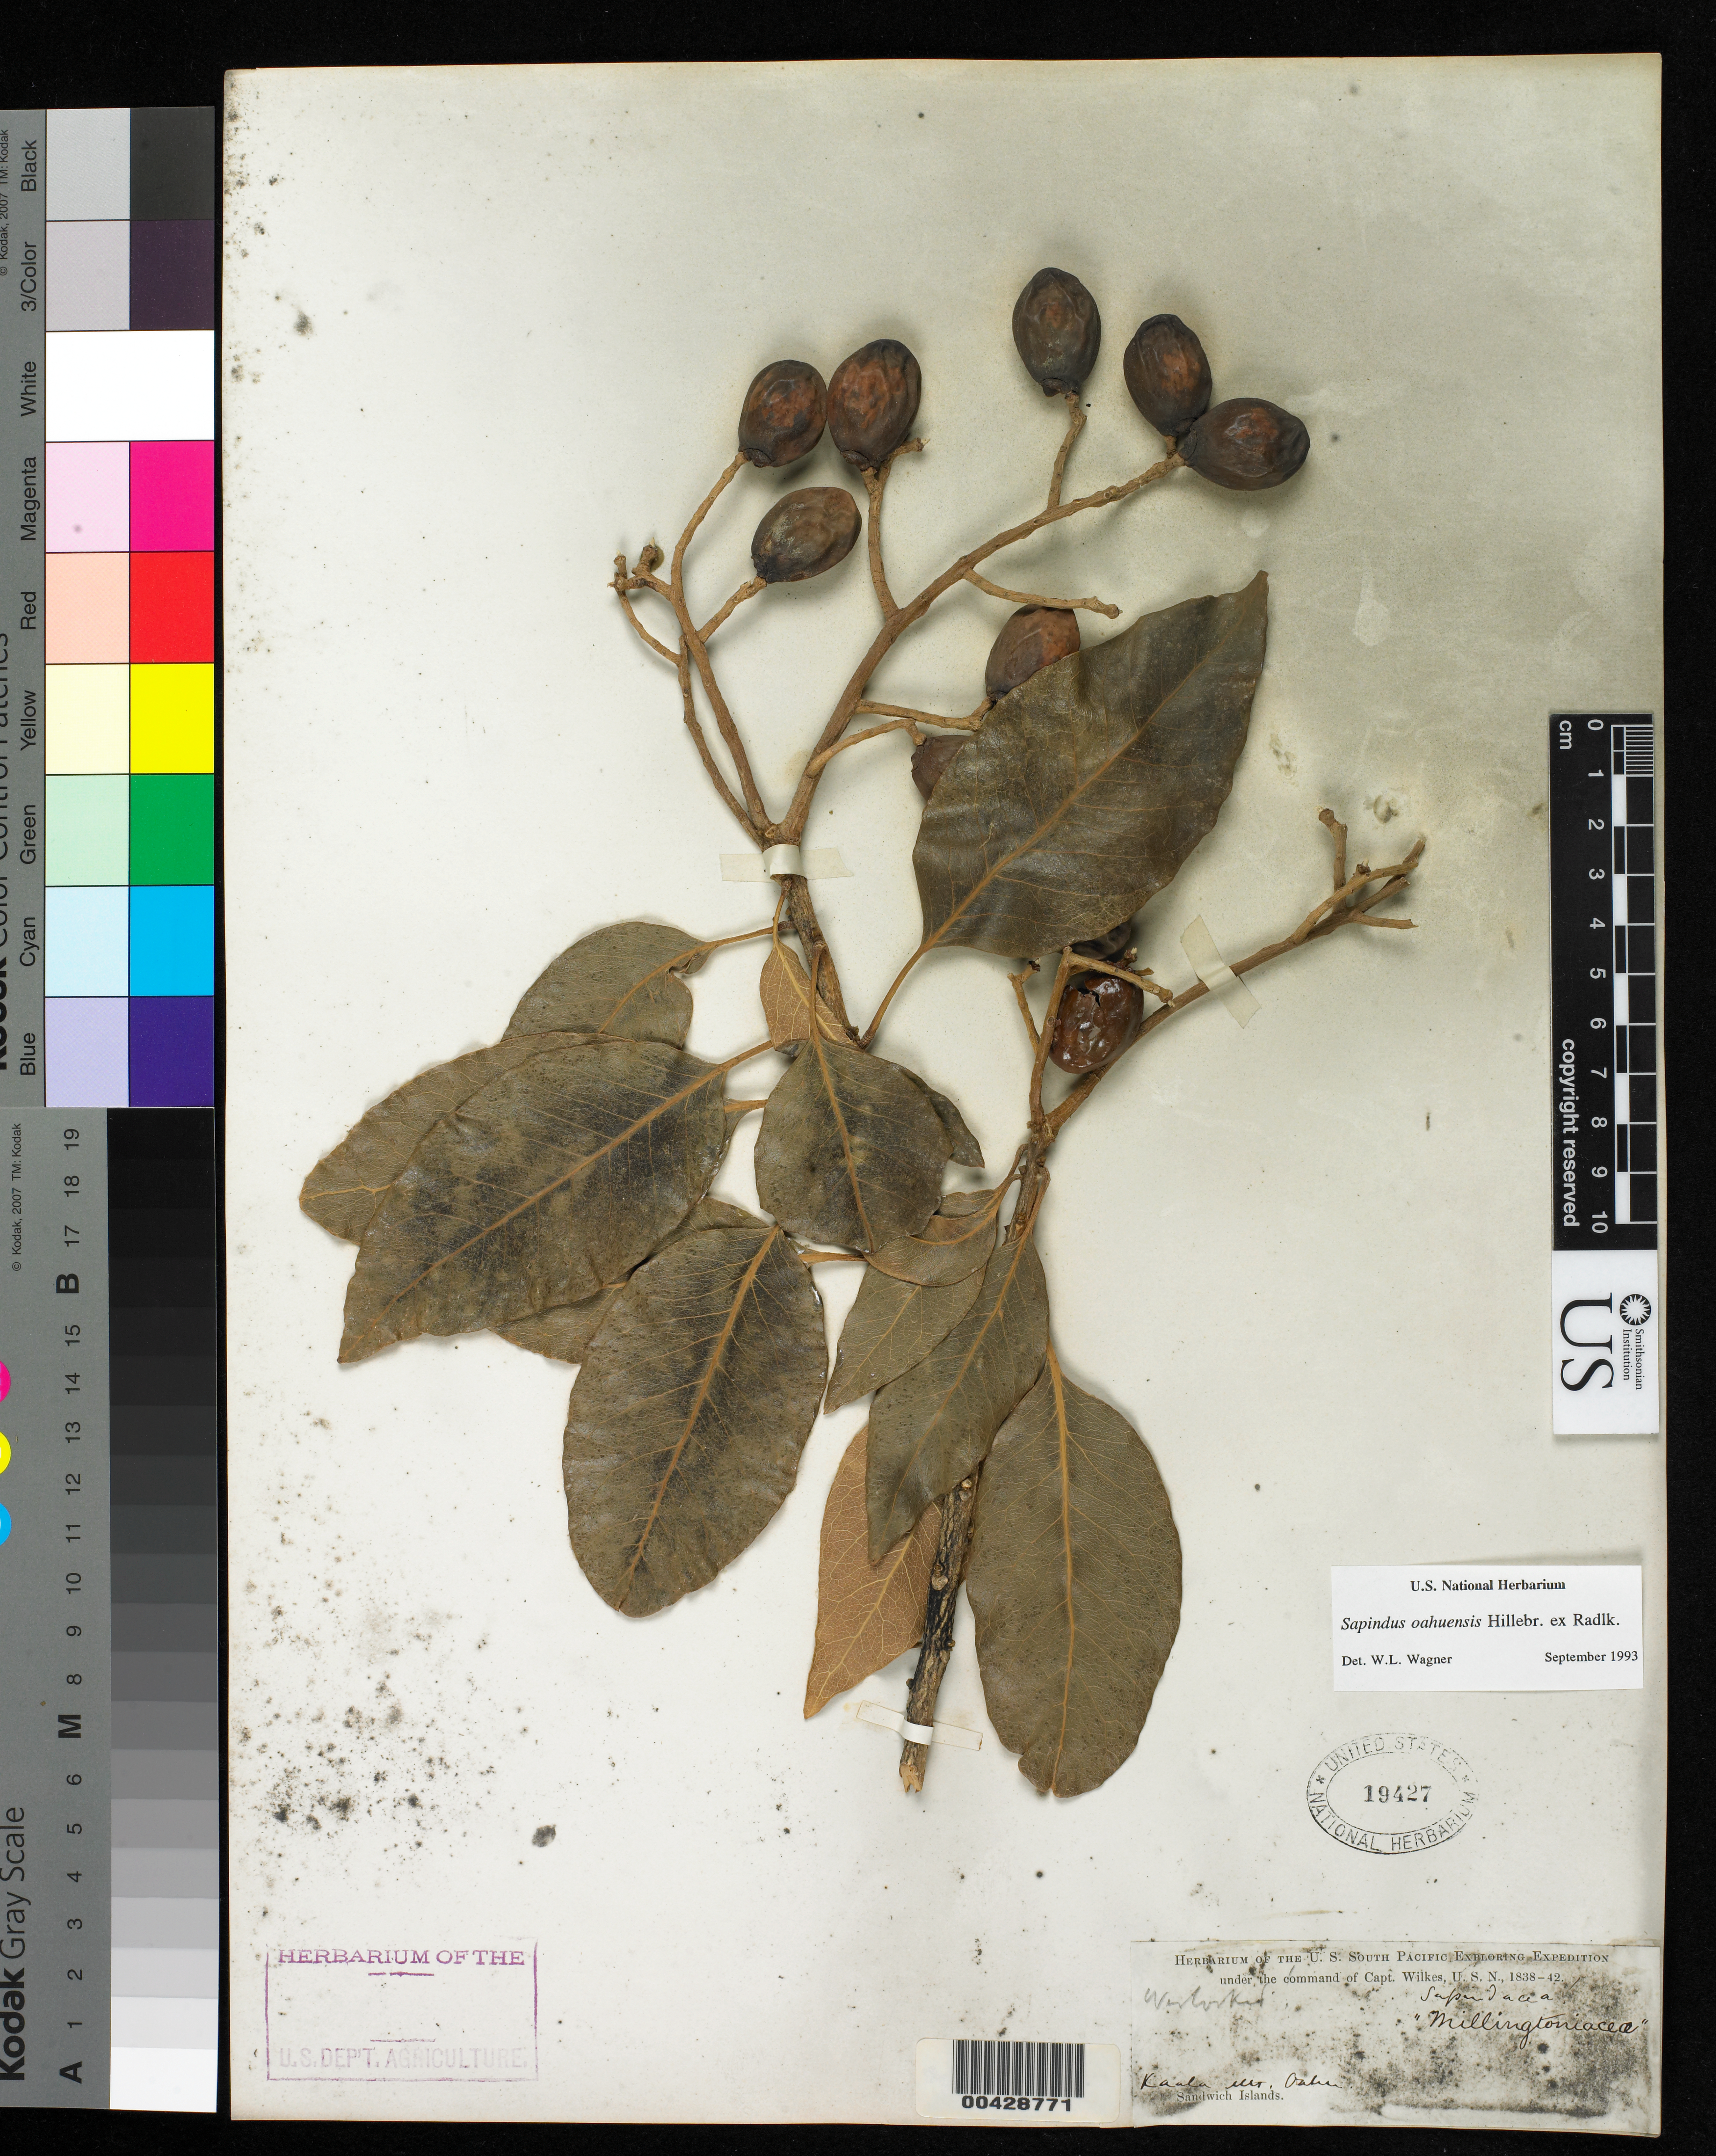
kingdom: Plantae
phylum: Tracheophyta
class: Magnoliopsida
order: Sapindales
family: Sapindaceae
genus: Sapindus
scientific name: Sapindus oahuensis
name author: Hillebr. ex Radlk.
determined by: Wagner, W. L., (BOT), Smithsonian Institution - National Museum of Natural History (UNITED STATES)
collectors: Wilkes Explor. Exped.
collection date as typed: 1838 to -- --- 1842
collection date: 1838/1842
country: United States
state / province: Hawaii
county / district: Kauai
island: Kaua'i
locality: Kaula Mt. Oahu.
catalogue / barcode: US 19427